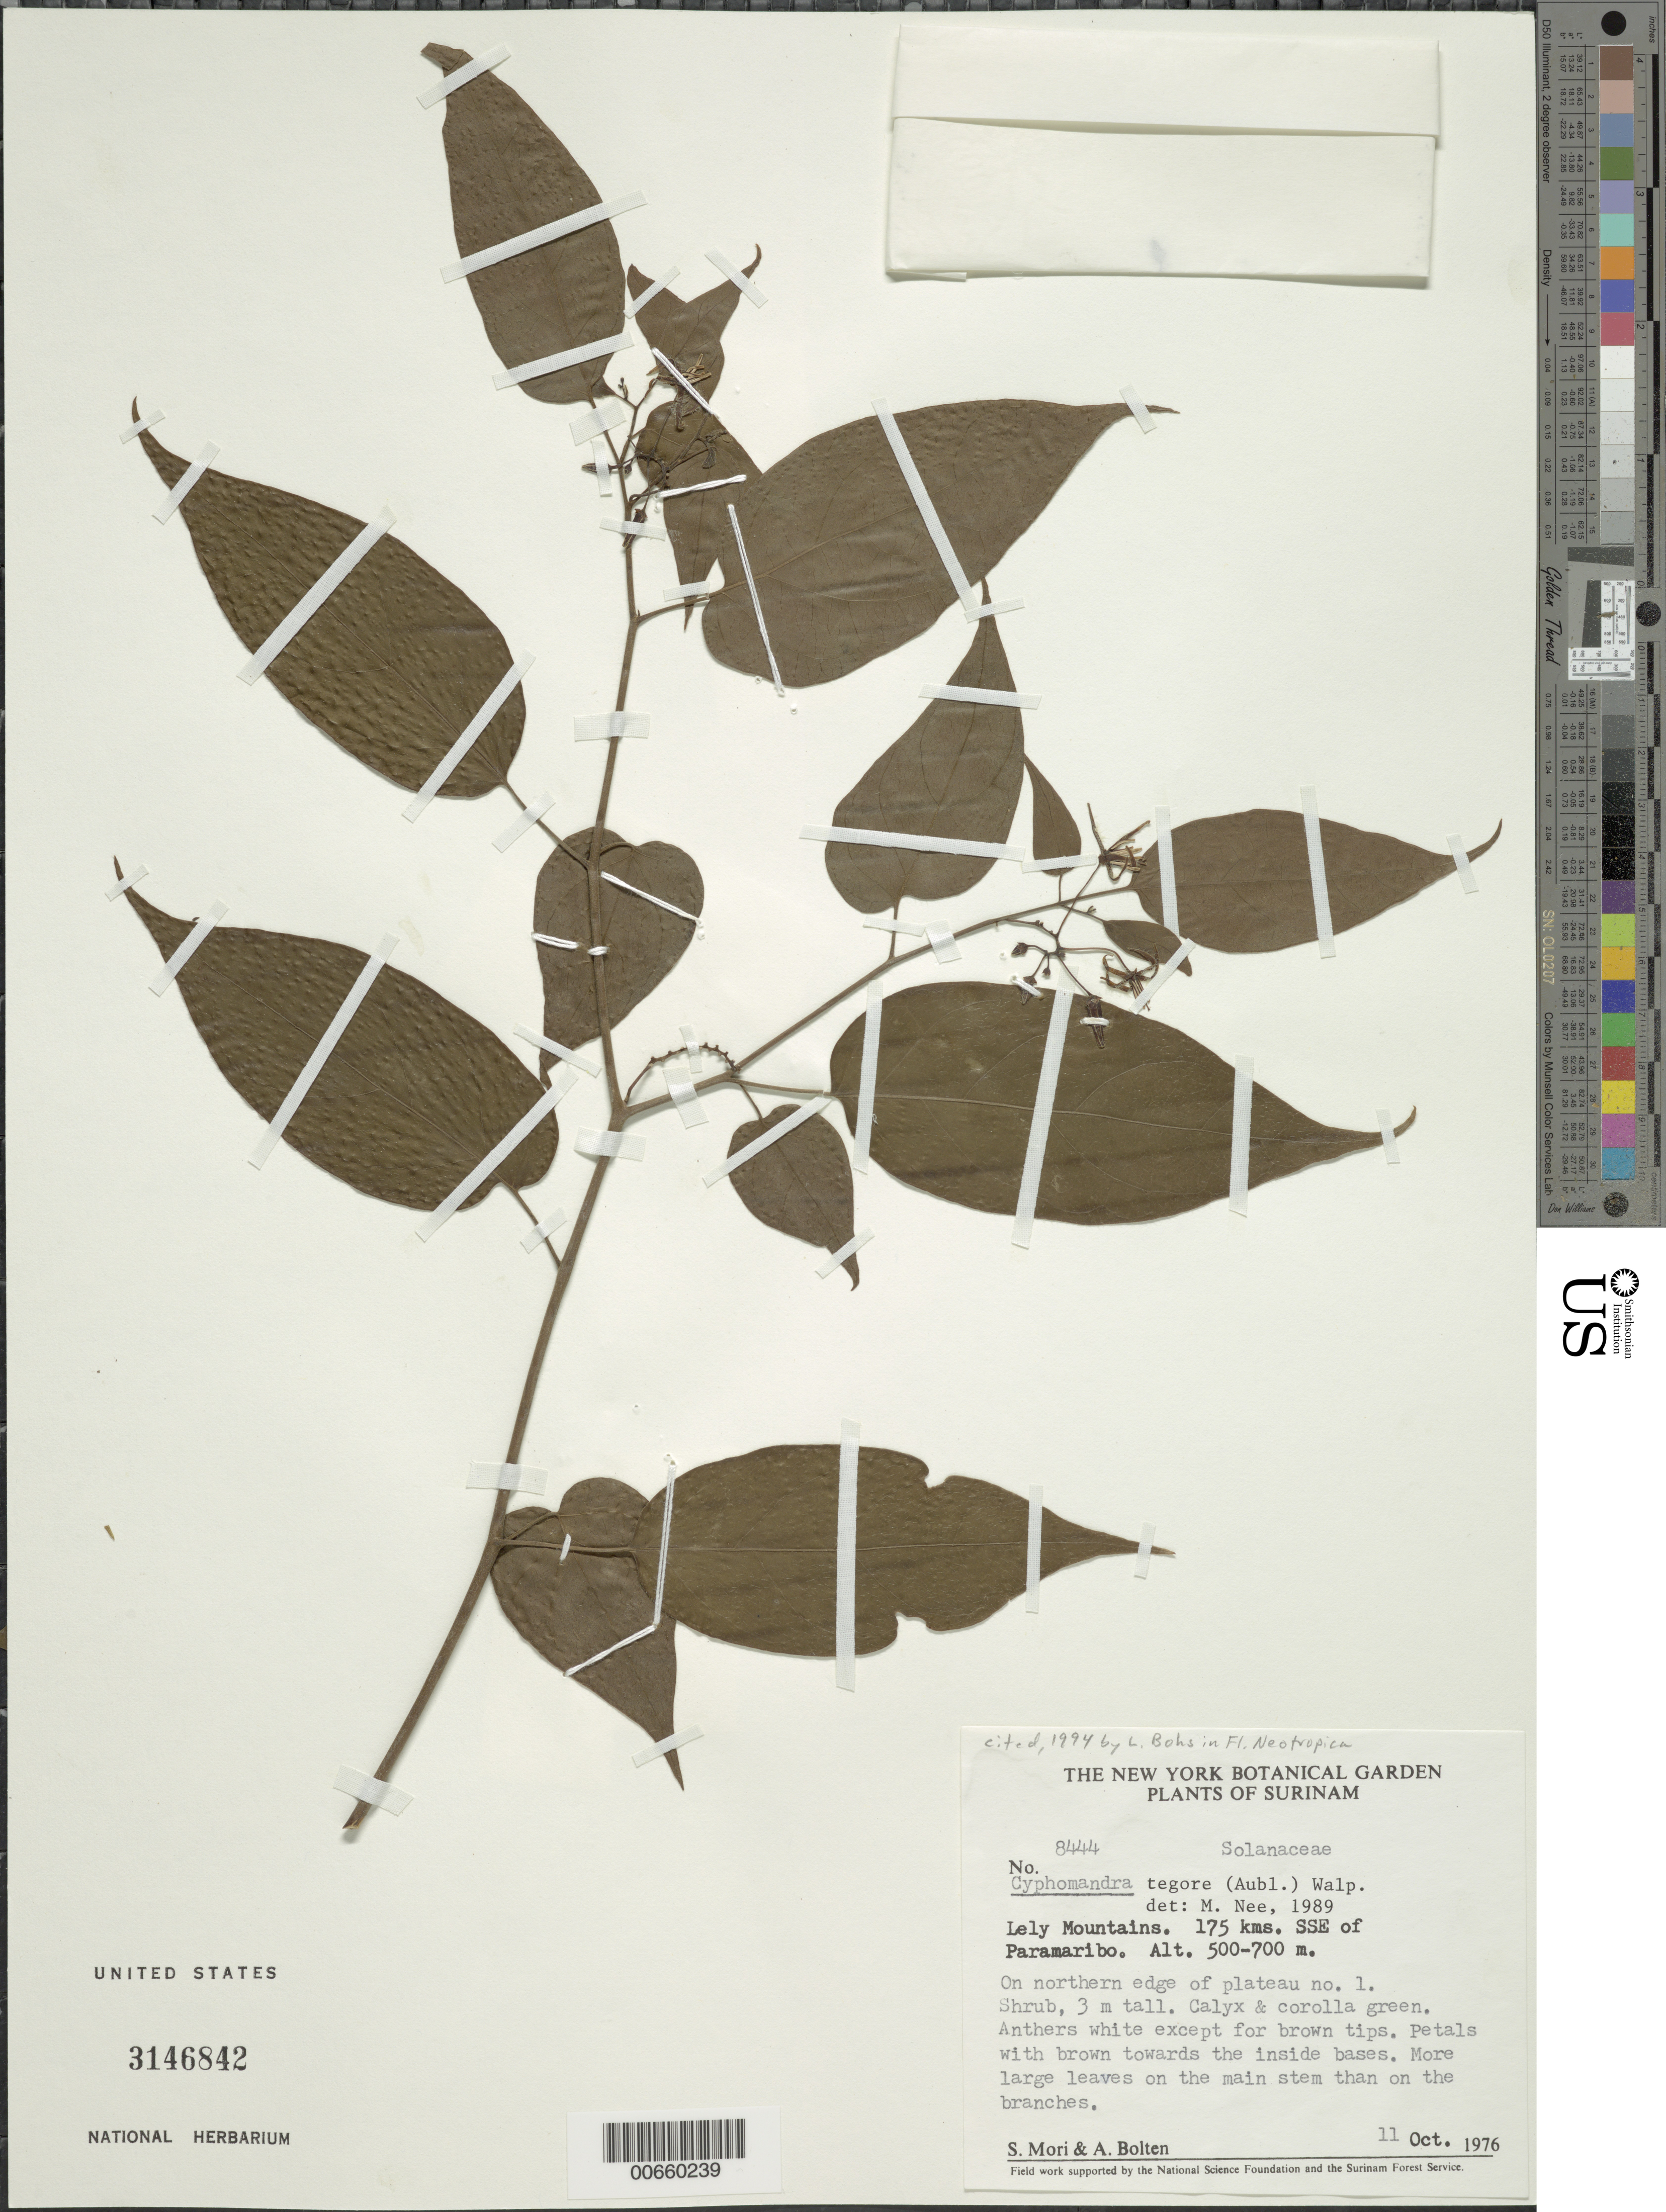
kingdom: Plantae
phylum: Tracheophyta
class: Magnoliopsida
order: Solanales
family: Solanaceae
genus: Cyphomandra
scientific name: Cyphomandra tegore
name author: (Aubl.) Walp.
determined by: Nee, Michael H.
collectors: S. Mori & A. Bolten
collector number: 8444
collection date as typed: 11-Oct-76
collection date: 1976-10-11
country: Suriname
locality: Lely Mts., 175 km SSE of Paramaribo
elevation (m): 500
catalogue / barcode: US 3146842